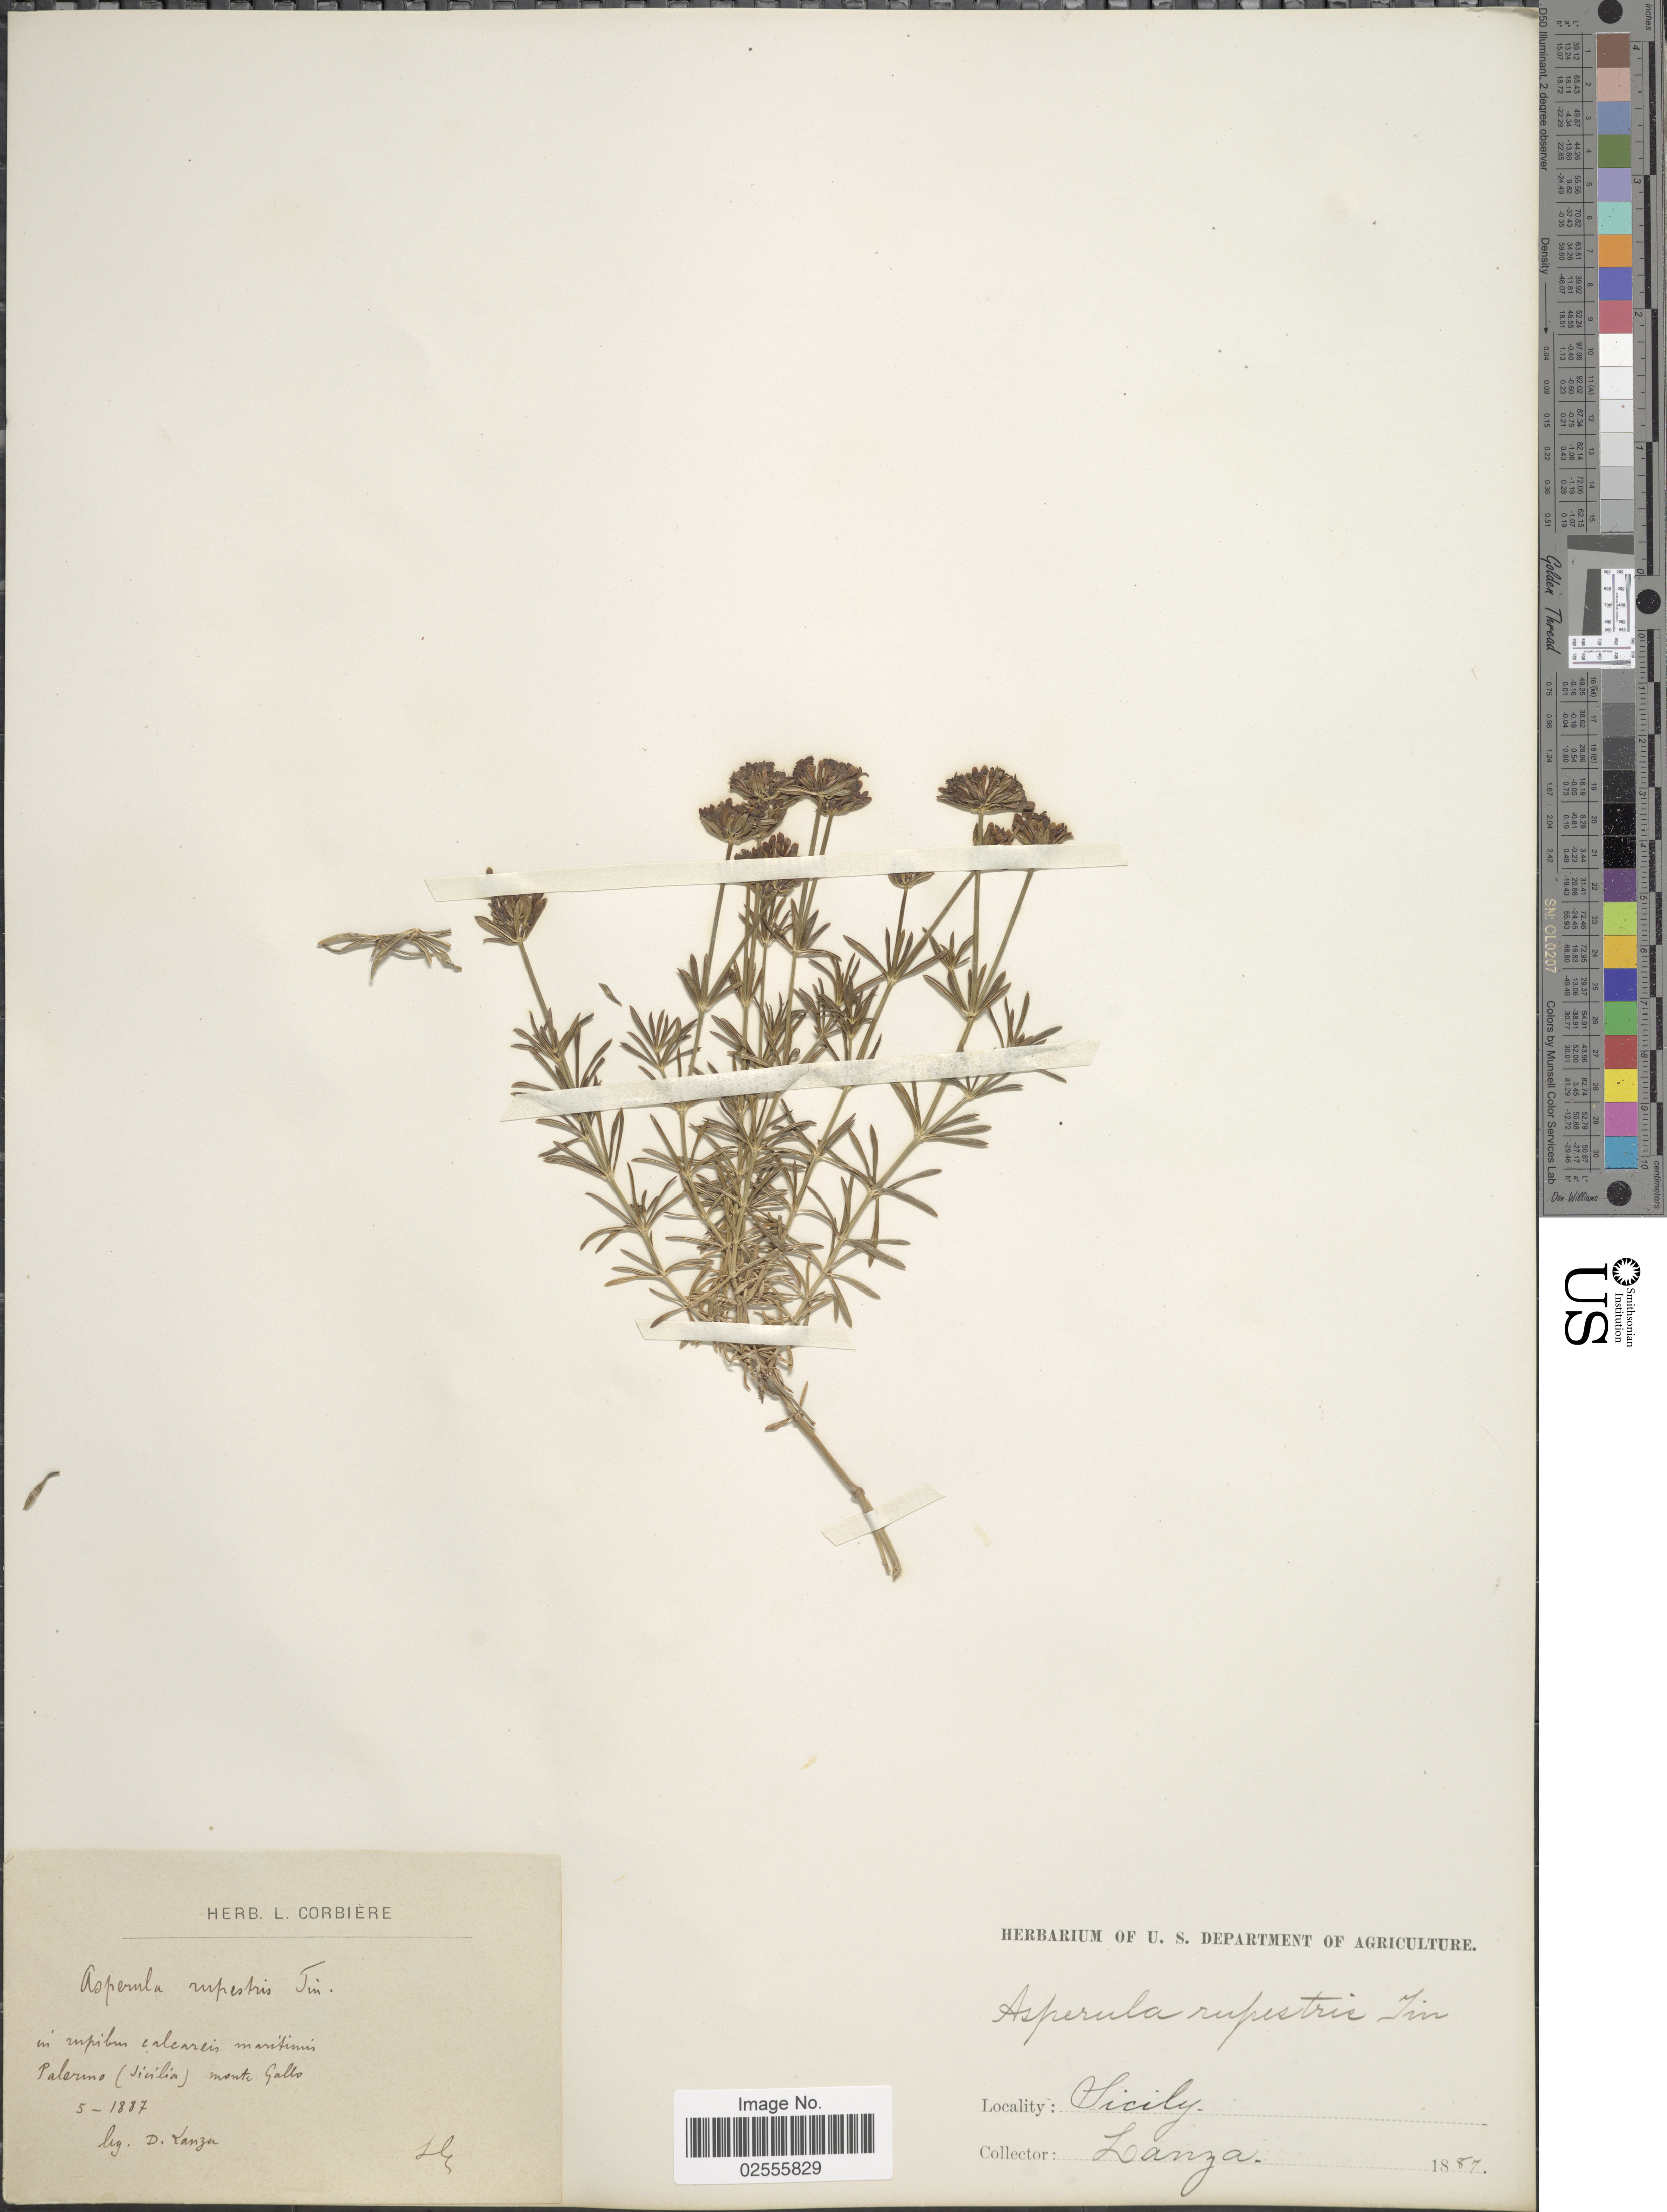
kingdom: Plantae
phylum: Tracheophyta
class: Magnoliopsida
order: Gentianales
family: Rubiaceae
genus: Asperula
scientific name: Asperula rupestris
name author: Tineo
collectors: D. Lanza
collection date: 1887-05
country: Italy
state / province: Siciliana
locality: In rupibus calcareis maritimis Palero (Sicilia) monte Gallo, Sicily. [interpreted]